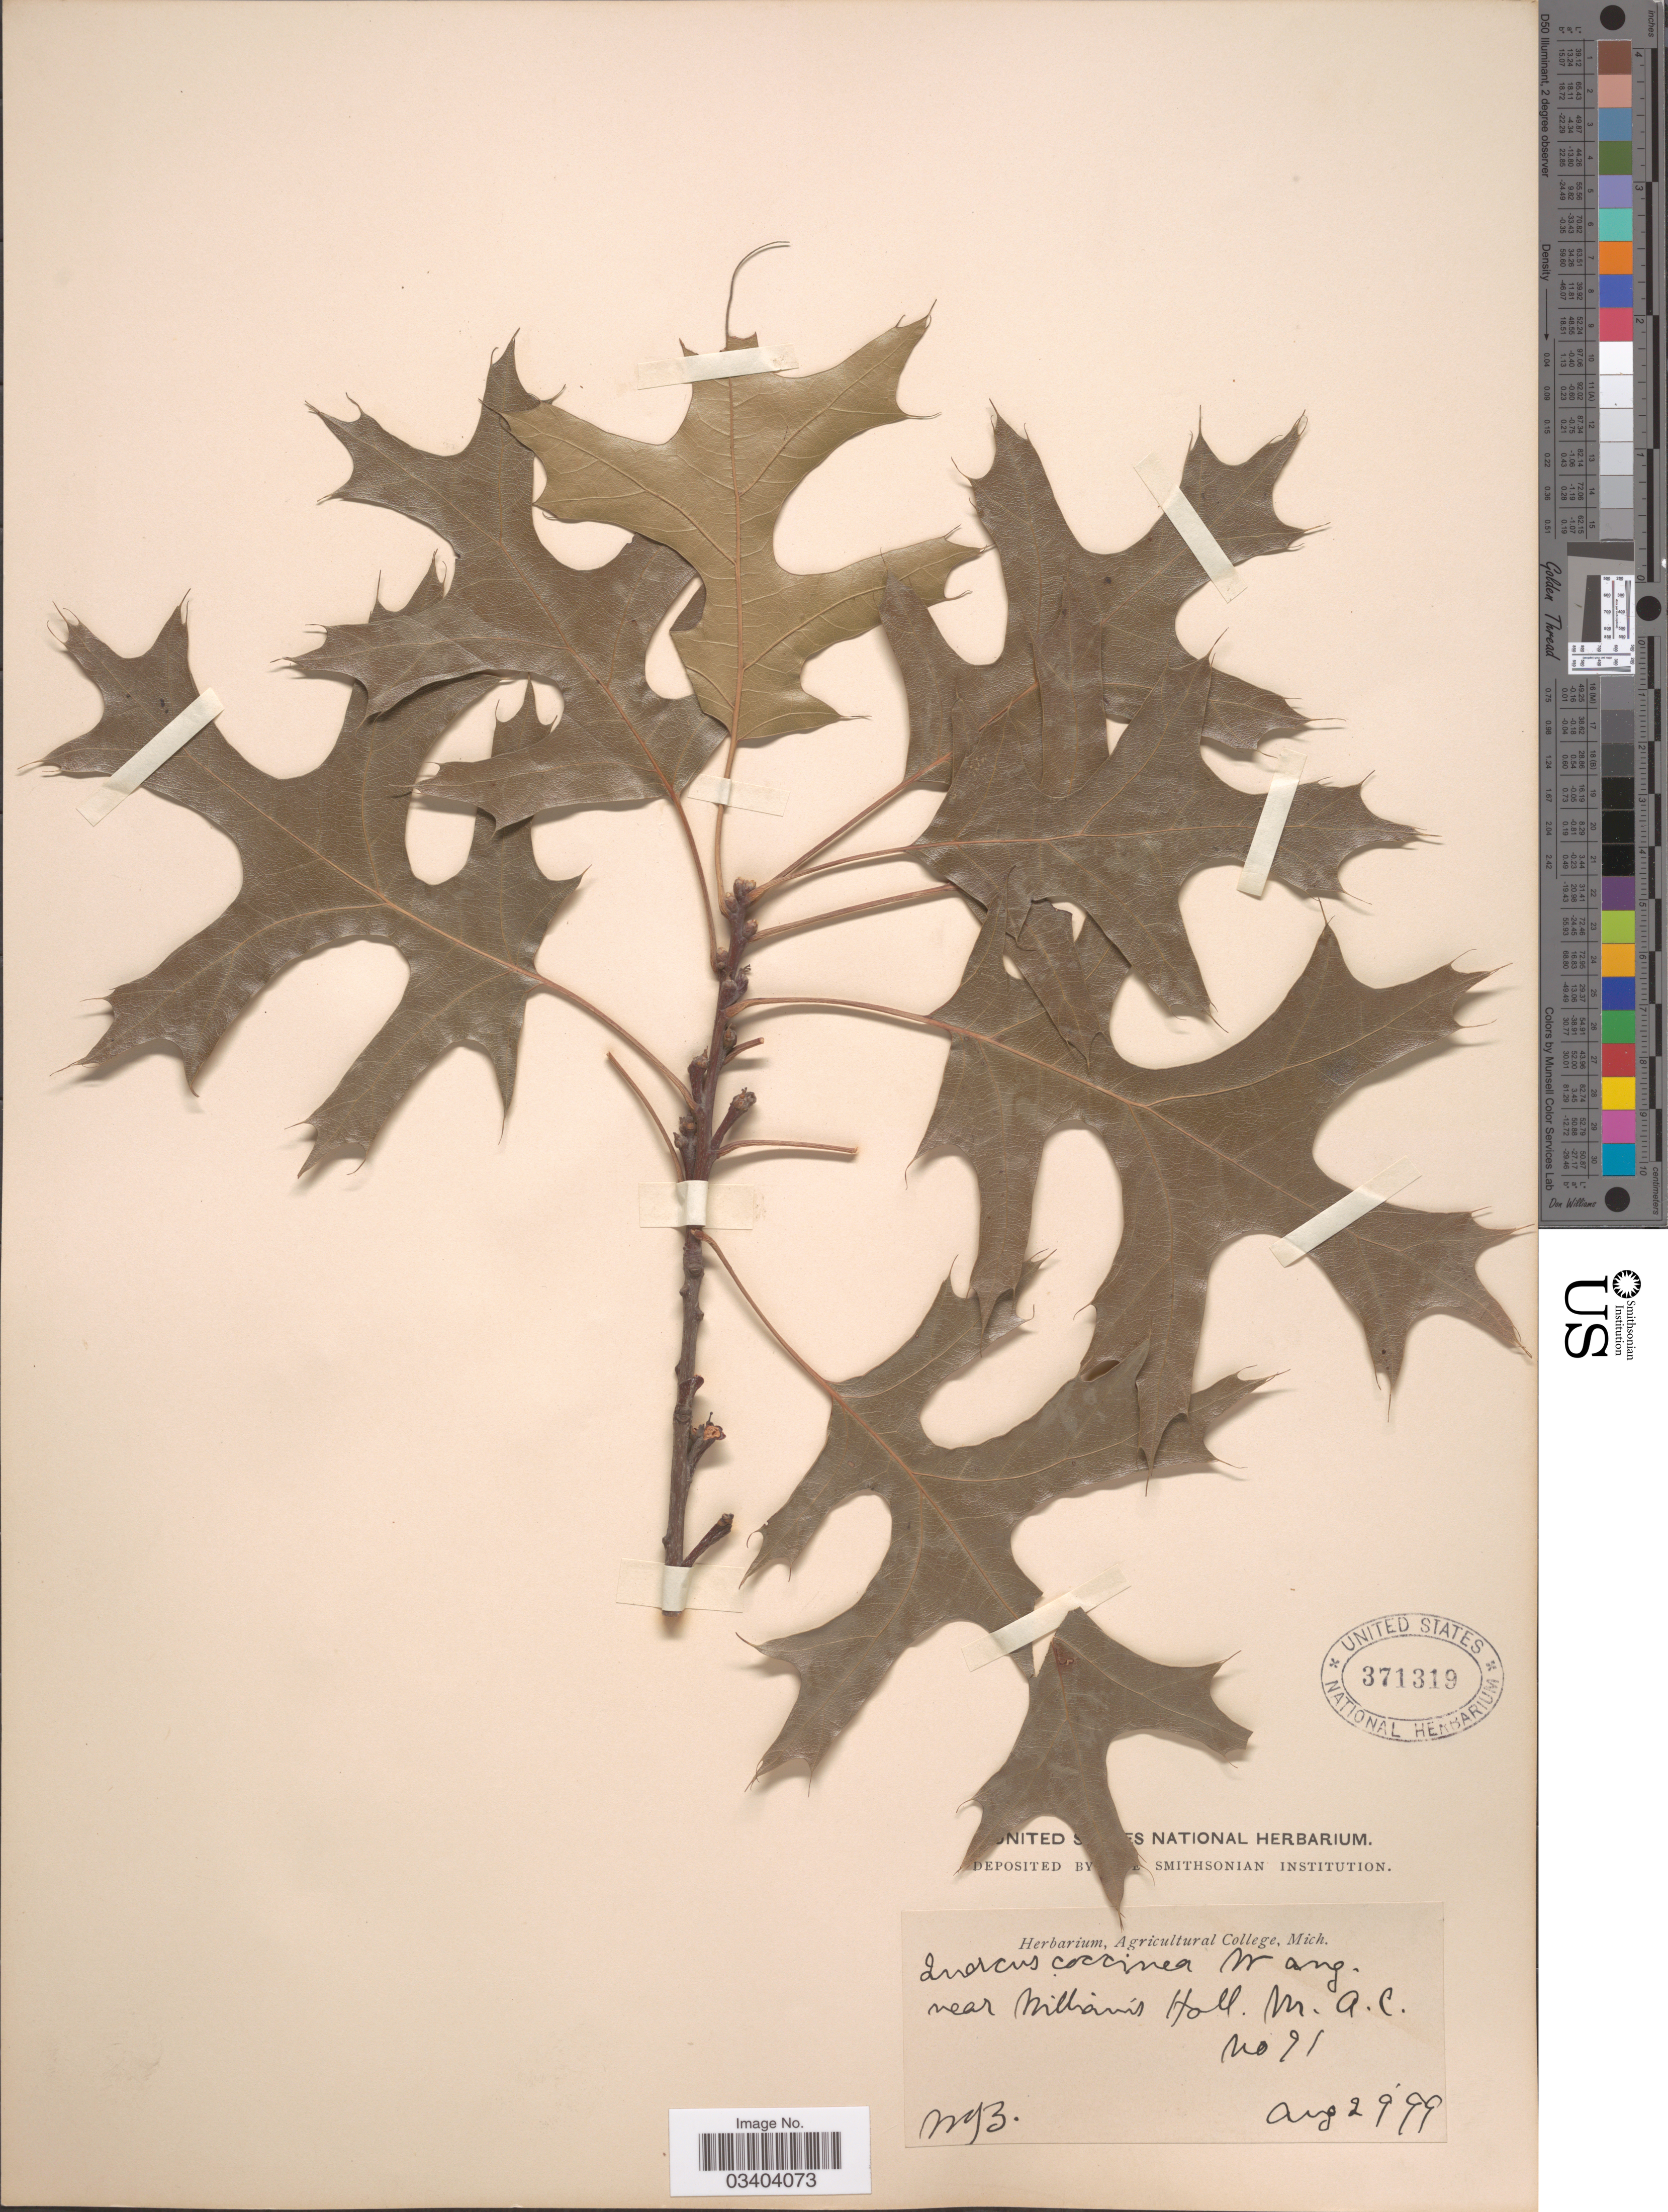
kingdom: Plantae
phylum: Tracheophyta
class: Magnoliopsida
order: Fagales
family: Fagaceae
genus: Quercus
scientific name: Quercus coccinea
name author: Münchh.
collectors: M. J. B.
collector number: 91?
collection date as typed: Transcribed d/m/y: 29/8/99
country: United States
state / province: Michigan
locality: Near William's Hall, M.A.C.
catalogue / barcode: US 371319